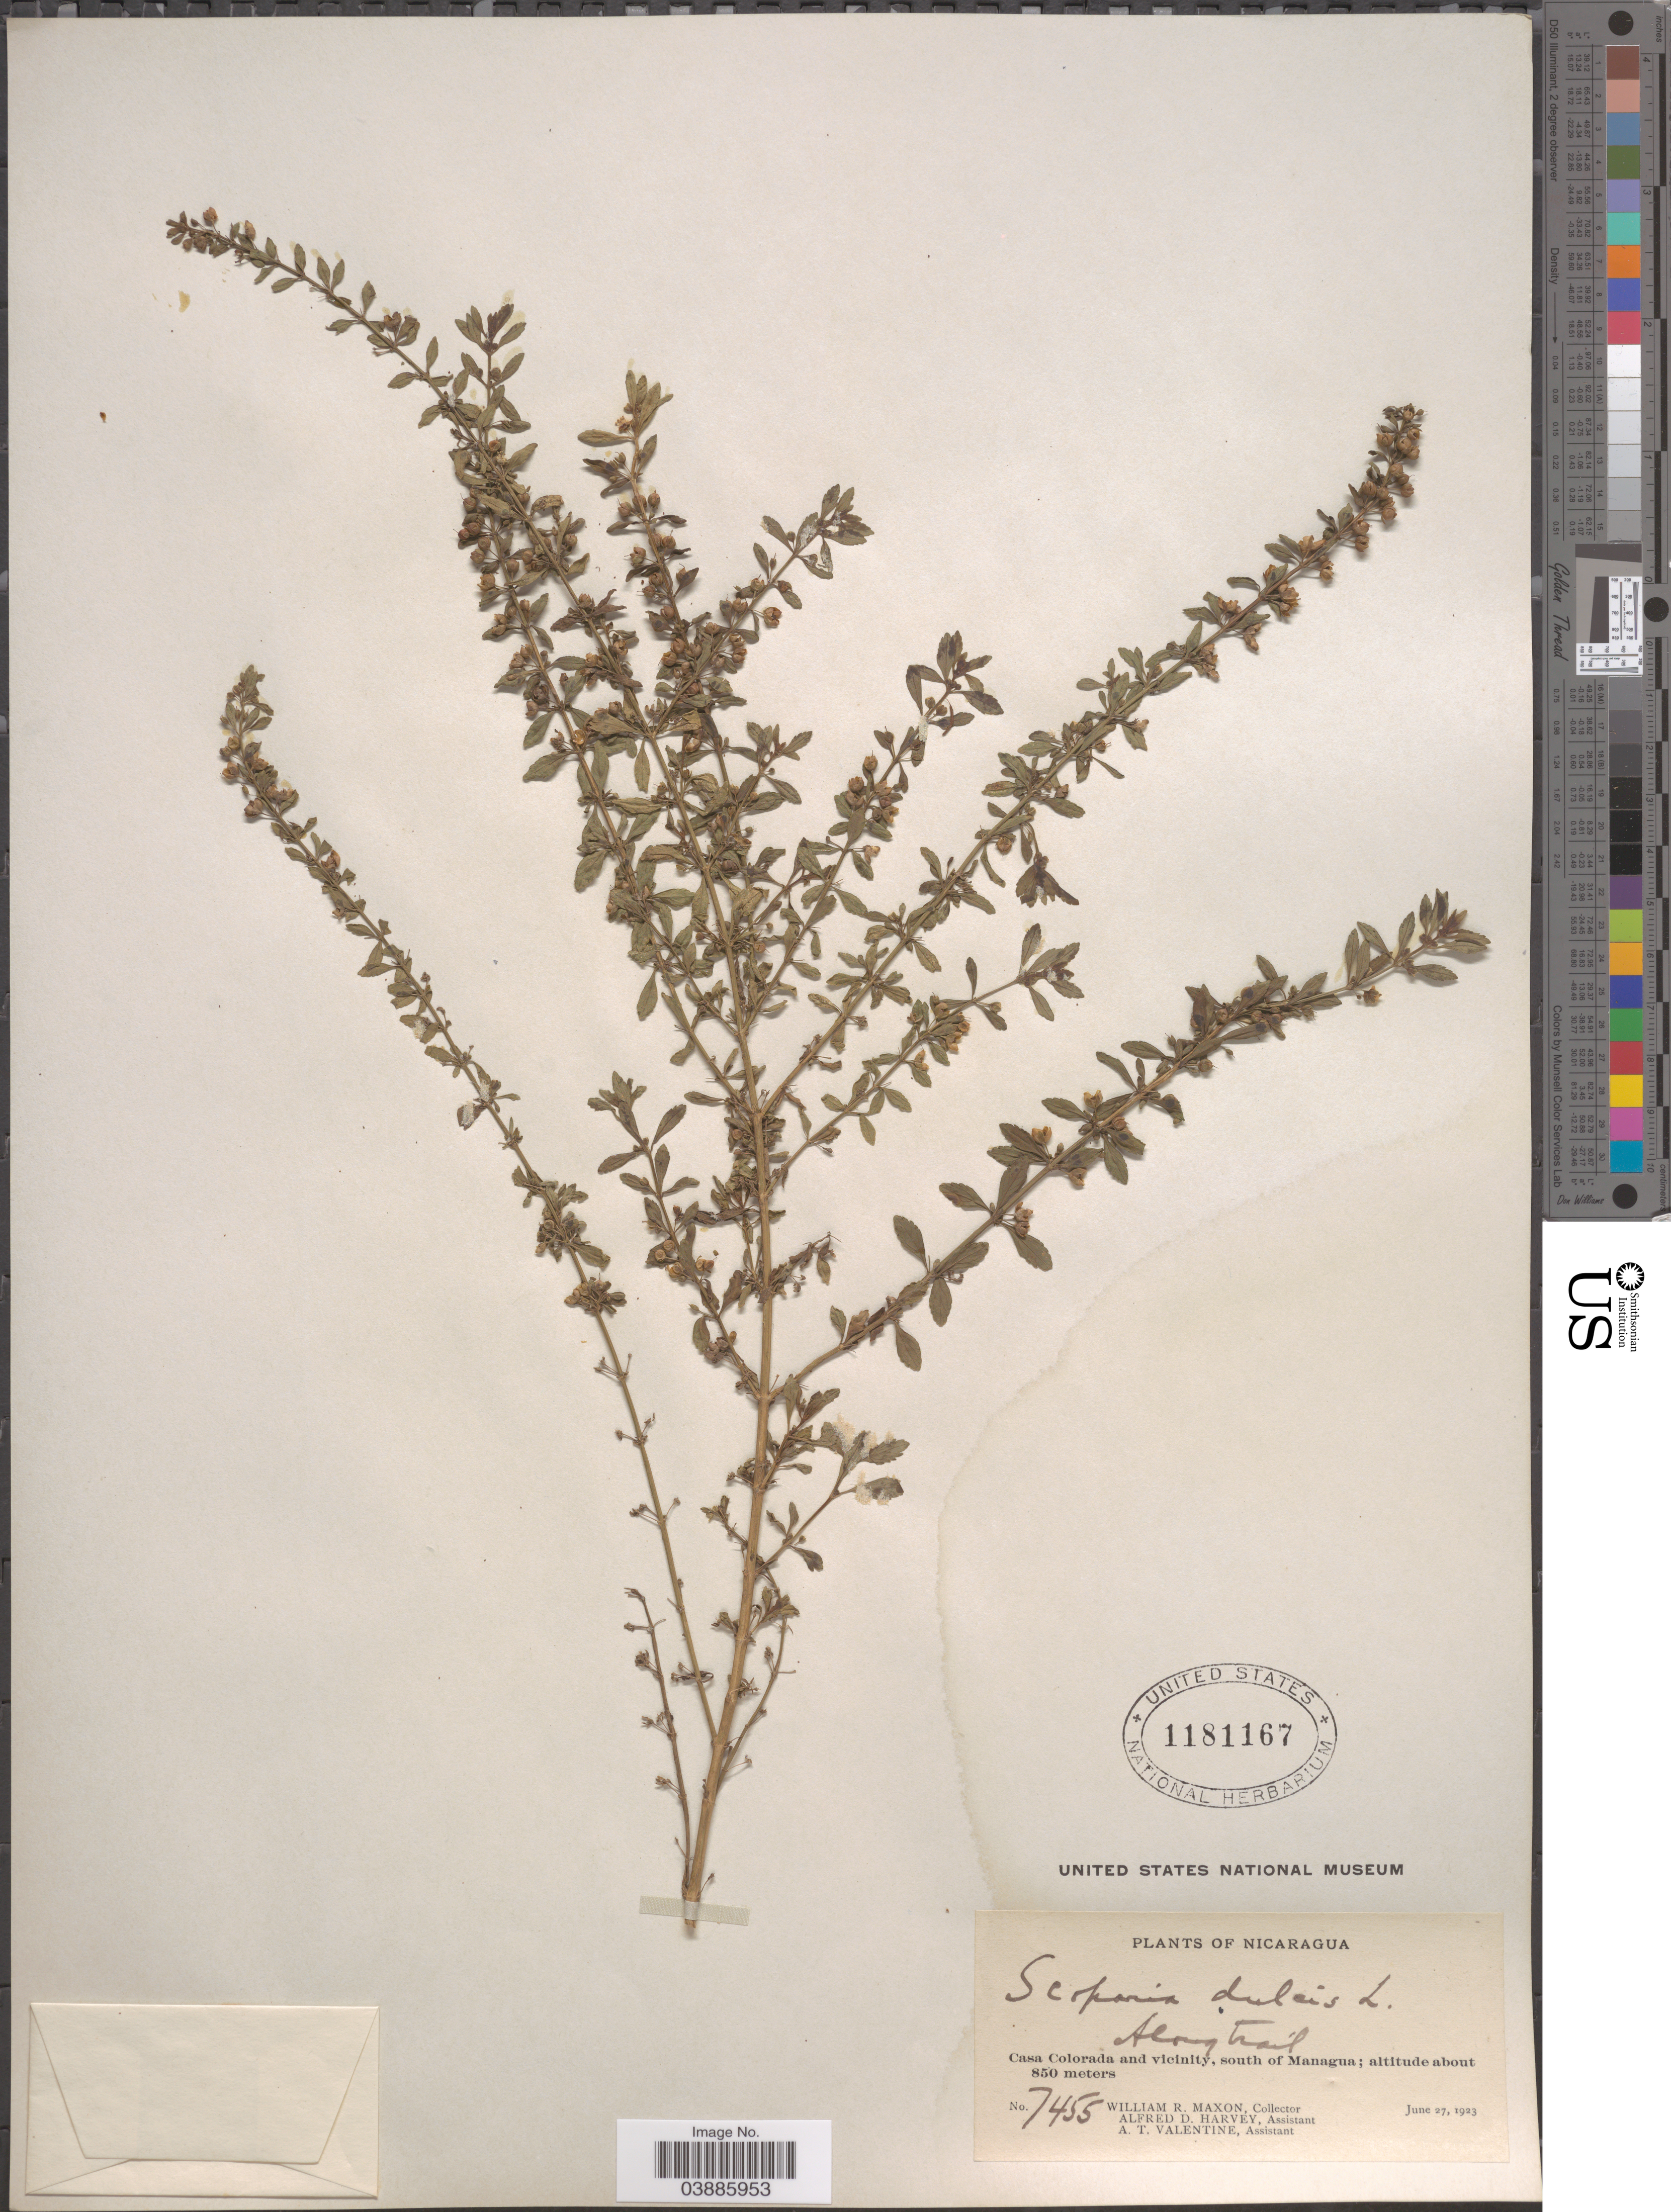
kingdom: Plantae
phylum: Tracheophyta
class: Magnoliopsida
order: Lamiales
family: Plantaginaceae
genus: Scoparia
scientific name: Scoparia dulcis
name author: L.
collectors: W. R. Maxon, A. D. Harvey & A. Valentine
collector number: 7455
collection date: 1923-06-27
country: Nicaragua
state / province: Managua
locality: Casa Colorado and vicinity, south of Managua.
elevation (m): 850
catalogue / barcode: US 1181167